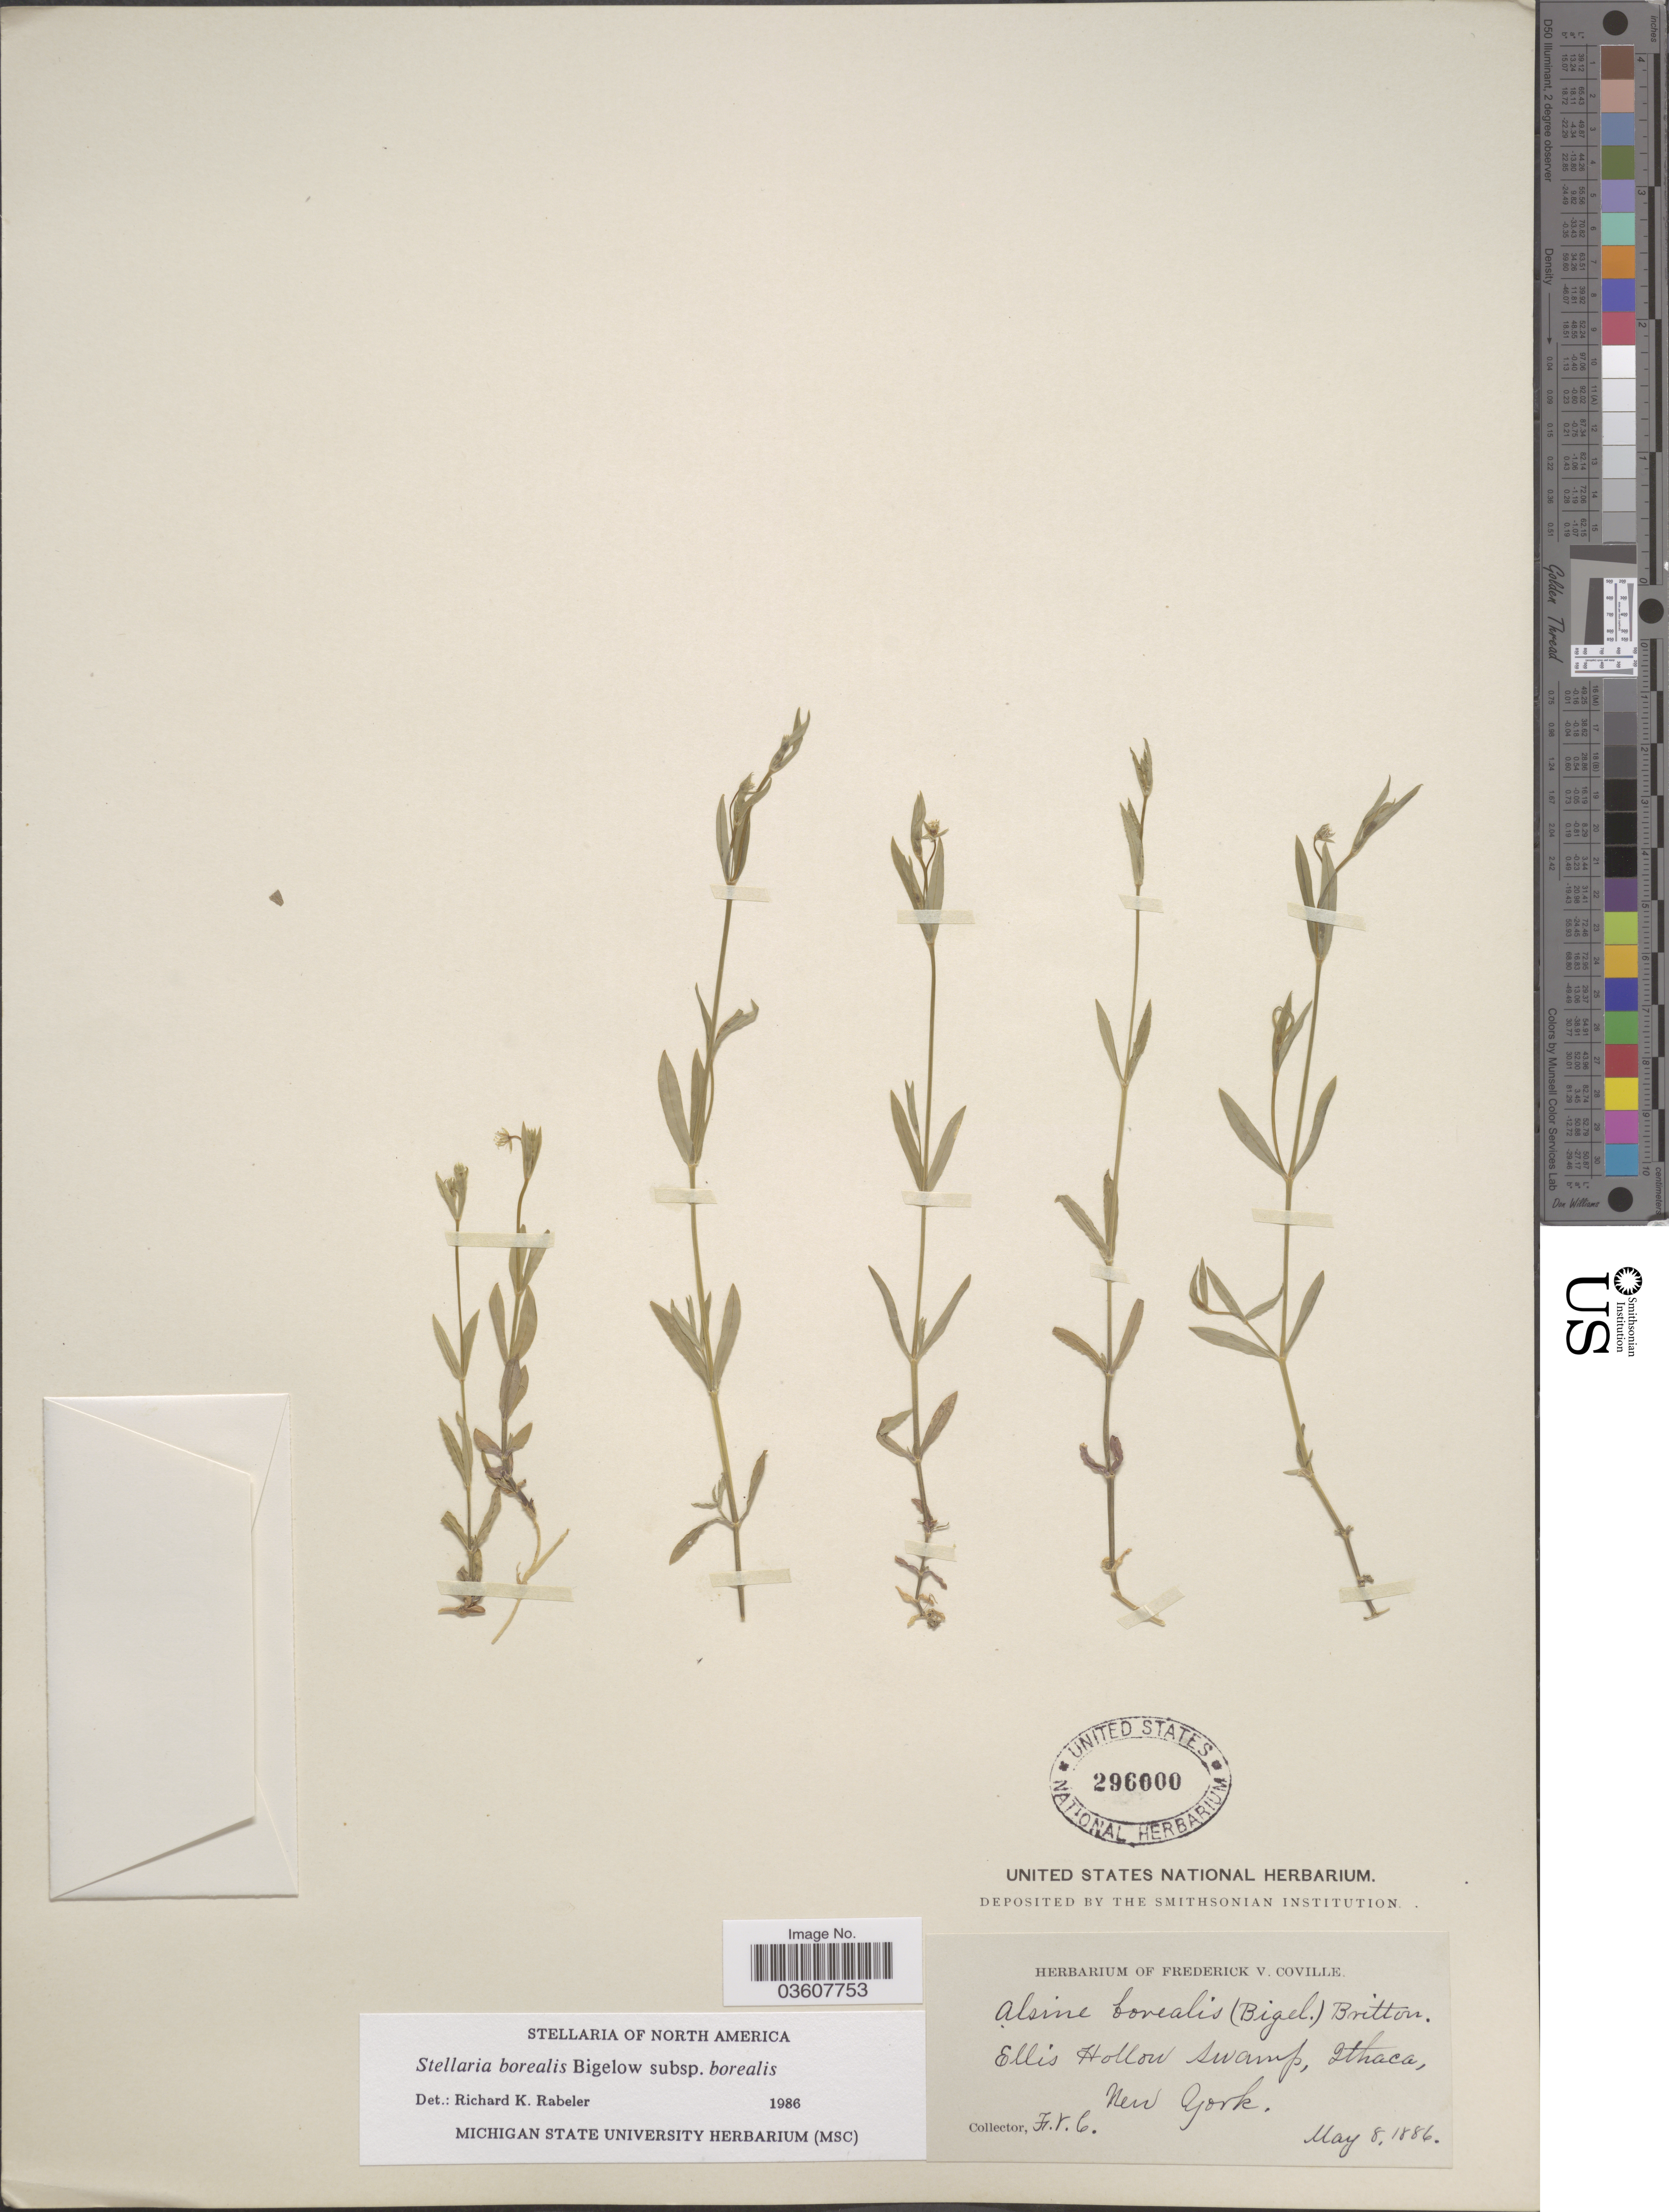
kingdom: Plantae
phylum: Tracheophyta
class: Magnoliopsida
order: Caryophyllales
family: Caryophyllaceae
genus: Stellaria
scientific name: Stellaria borealis subsp. borealis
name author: Bigelow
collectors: F. V. Coville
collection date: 1886-05-08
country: United States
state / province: New York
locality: Ellis Hollow Swamp, Ithaca.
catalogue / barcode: US 296000